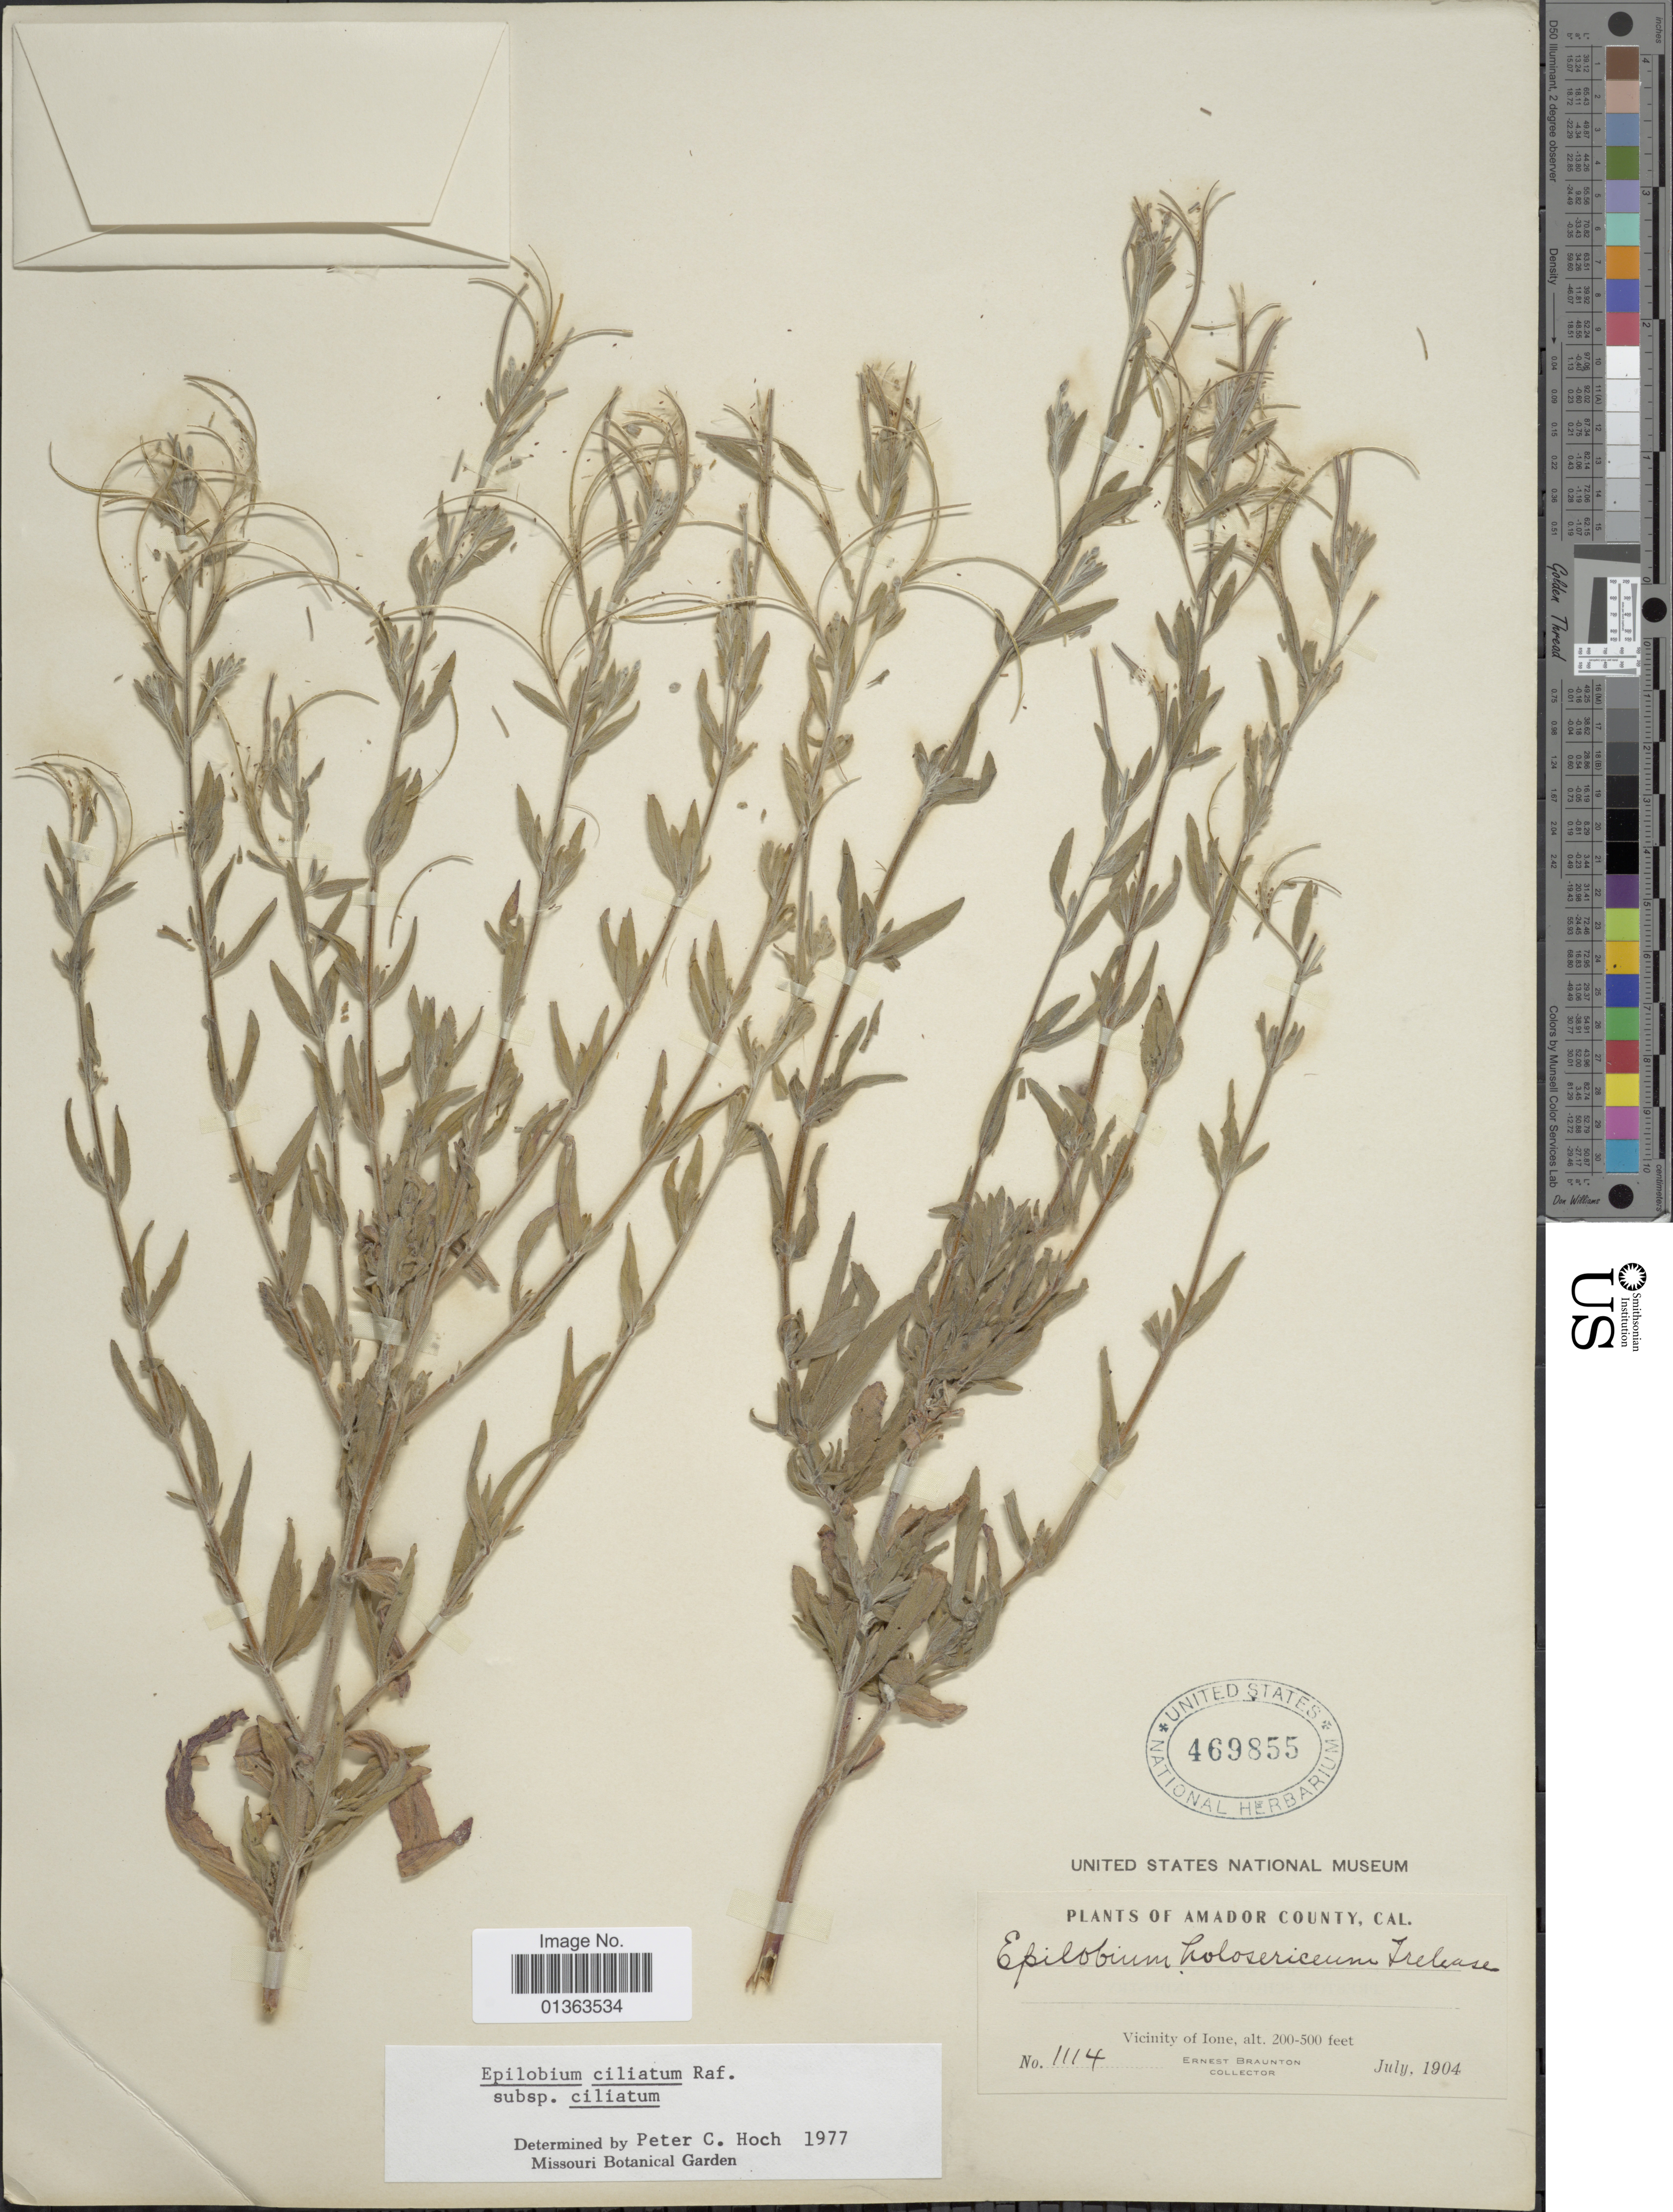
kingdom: Plantae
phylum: Tracheophyta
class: Magnoliopsida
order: Myrtales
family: Onagraceae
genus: Epilobium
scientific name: Epilobium ciliatum subsp. ciliatum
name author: Raf.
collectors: E. Braunton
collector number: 1114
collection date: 1904-07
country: United States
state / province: California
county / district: Amador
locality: Amador County. Vicinity of Ione.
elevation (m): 61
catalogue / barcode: US 469855